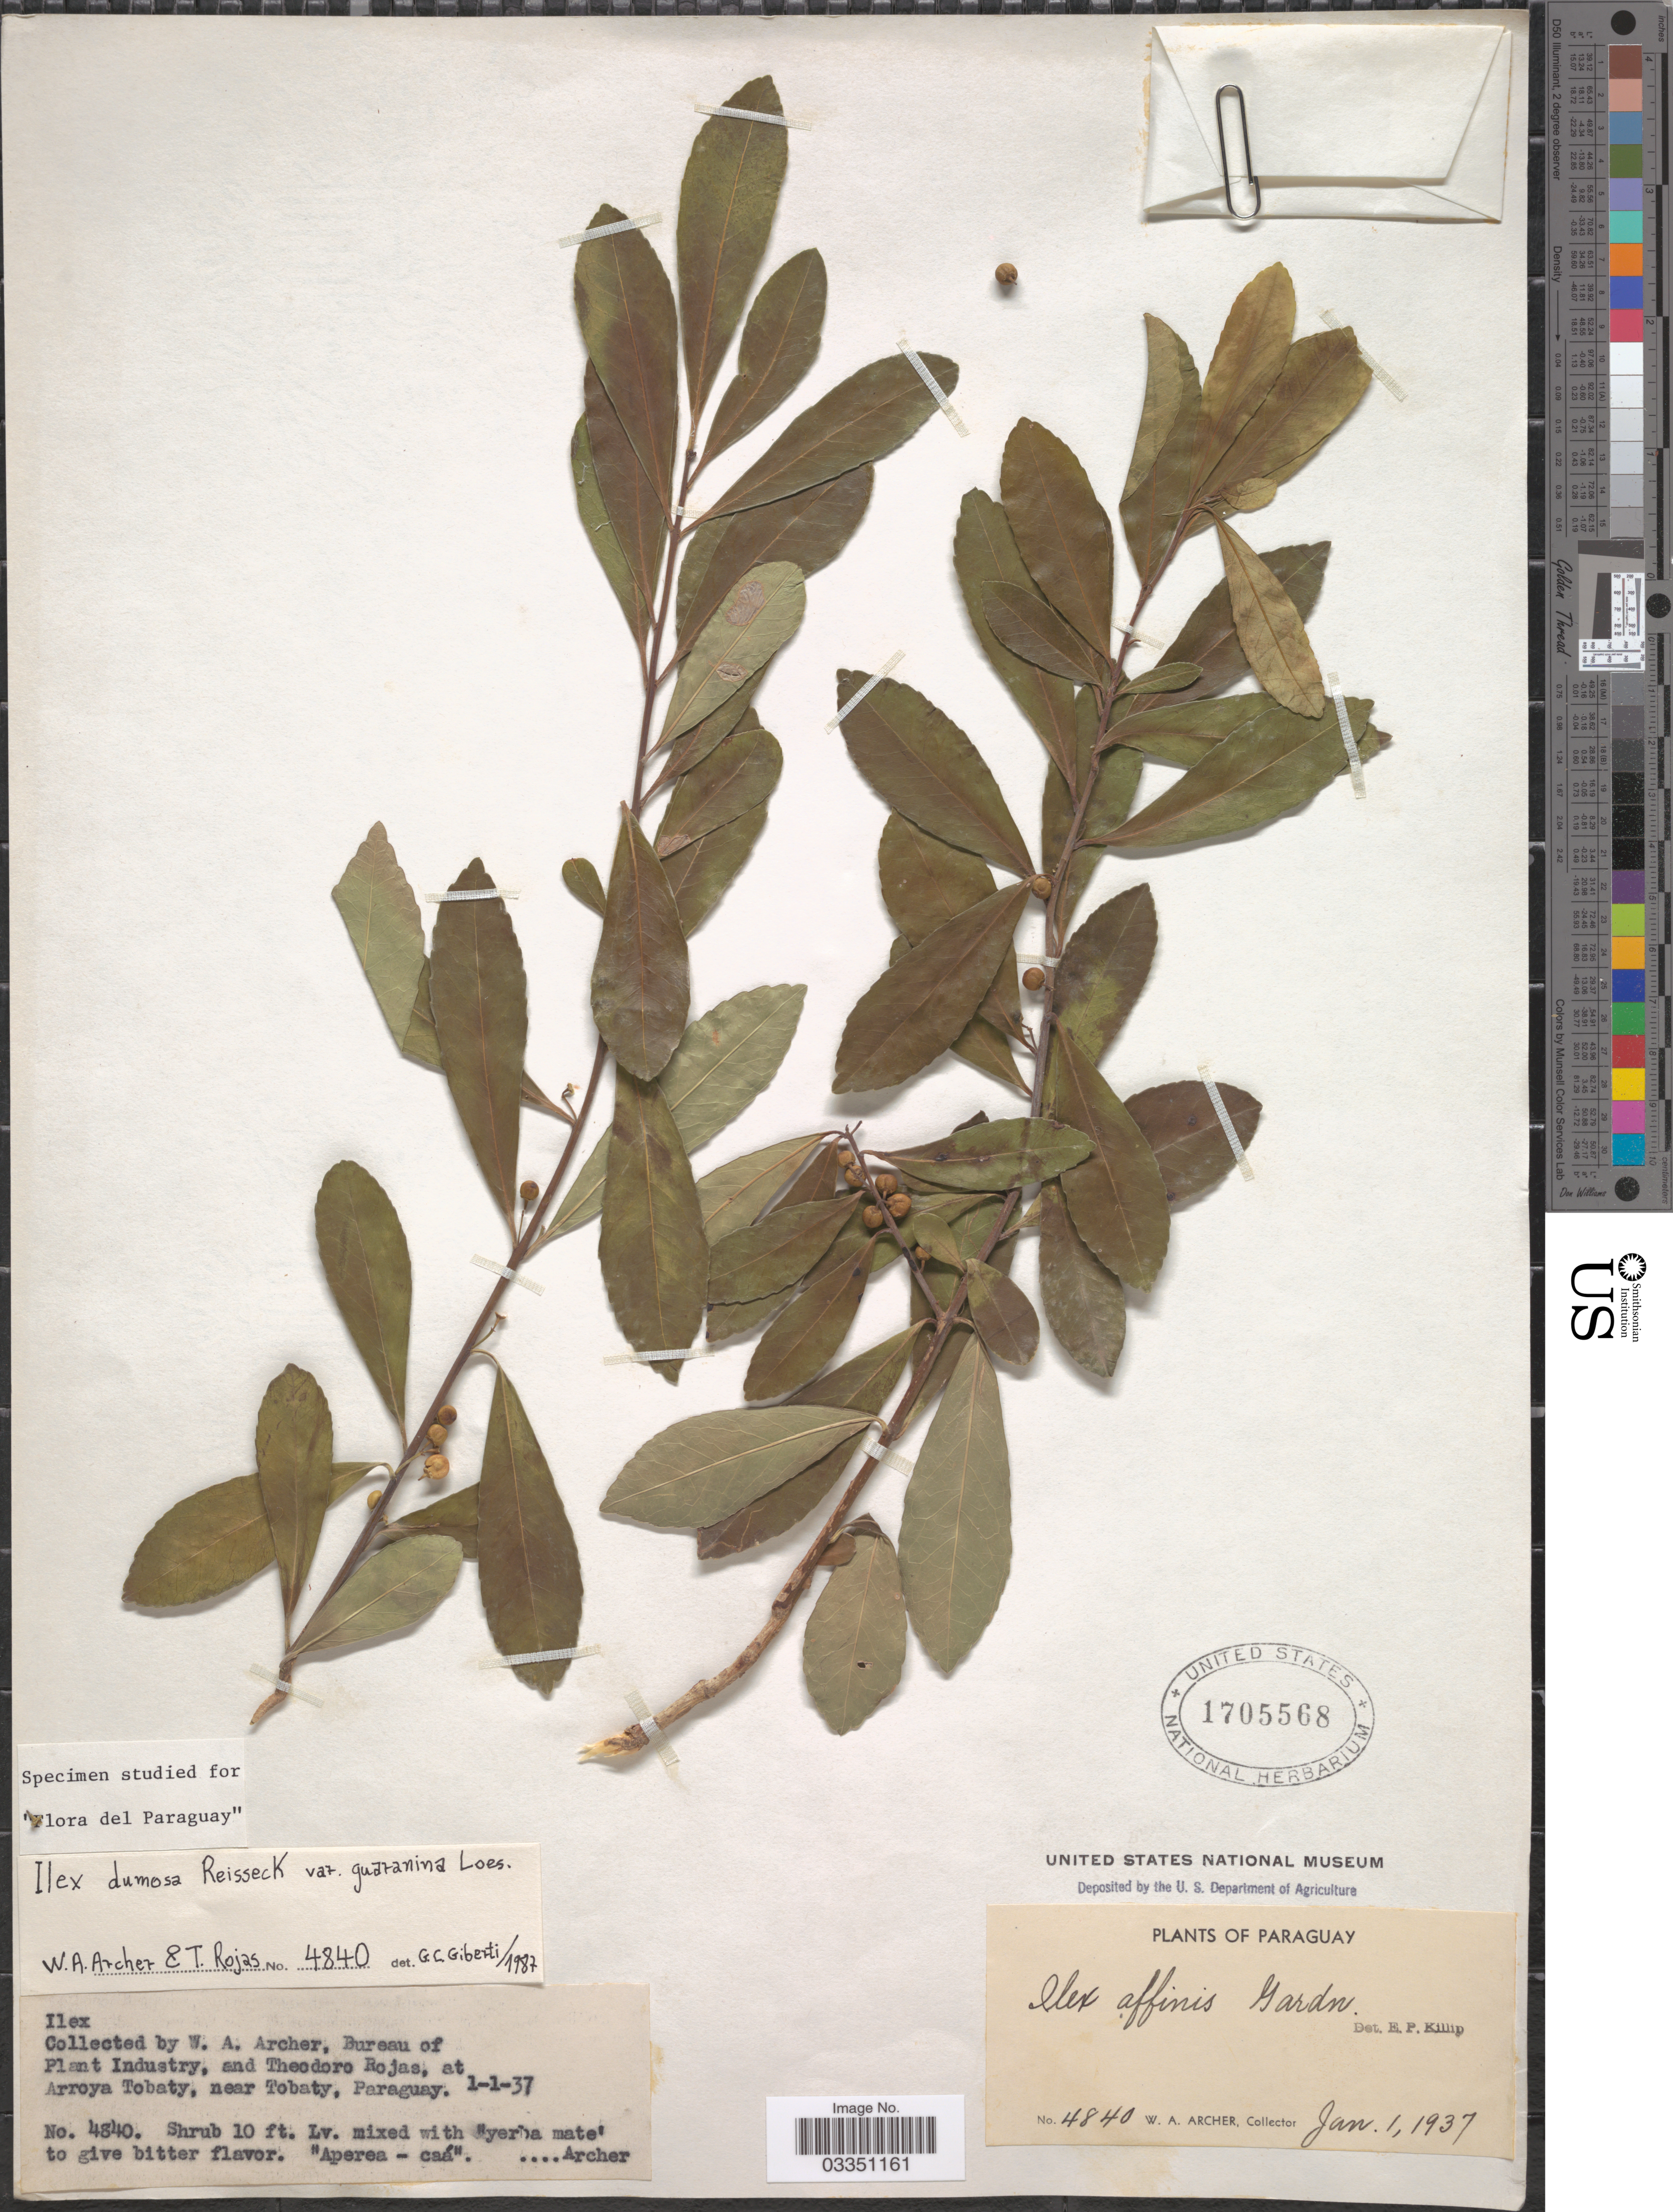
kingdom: Plantae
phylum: Tracheophyta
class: Magnoliopsida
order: Aquifoliales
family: Aquifoliaceae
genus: Ilex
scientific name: Ilex dumosa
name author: Reissek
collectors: W. Archer & T. Rojas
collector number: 4840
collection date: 1937-01-01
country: Paraguay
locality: Arroya Tobaty, near Tobaty.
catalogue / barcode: US 1705568